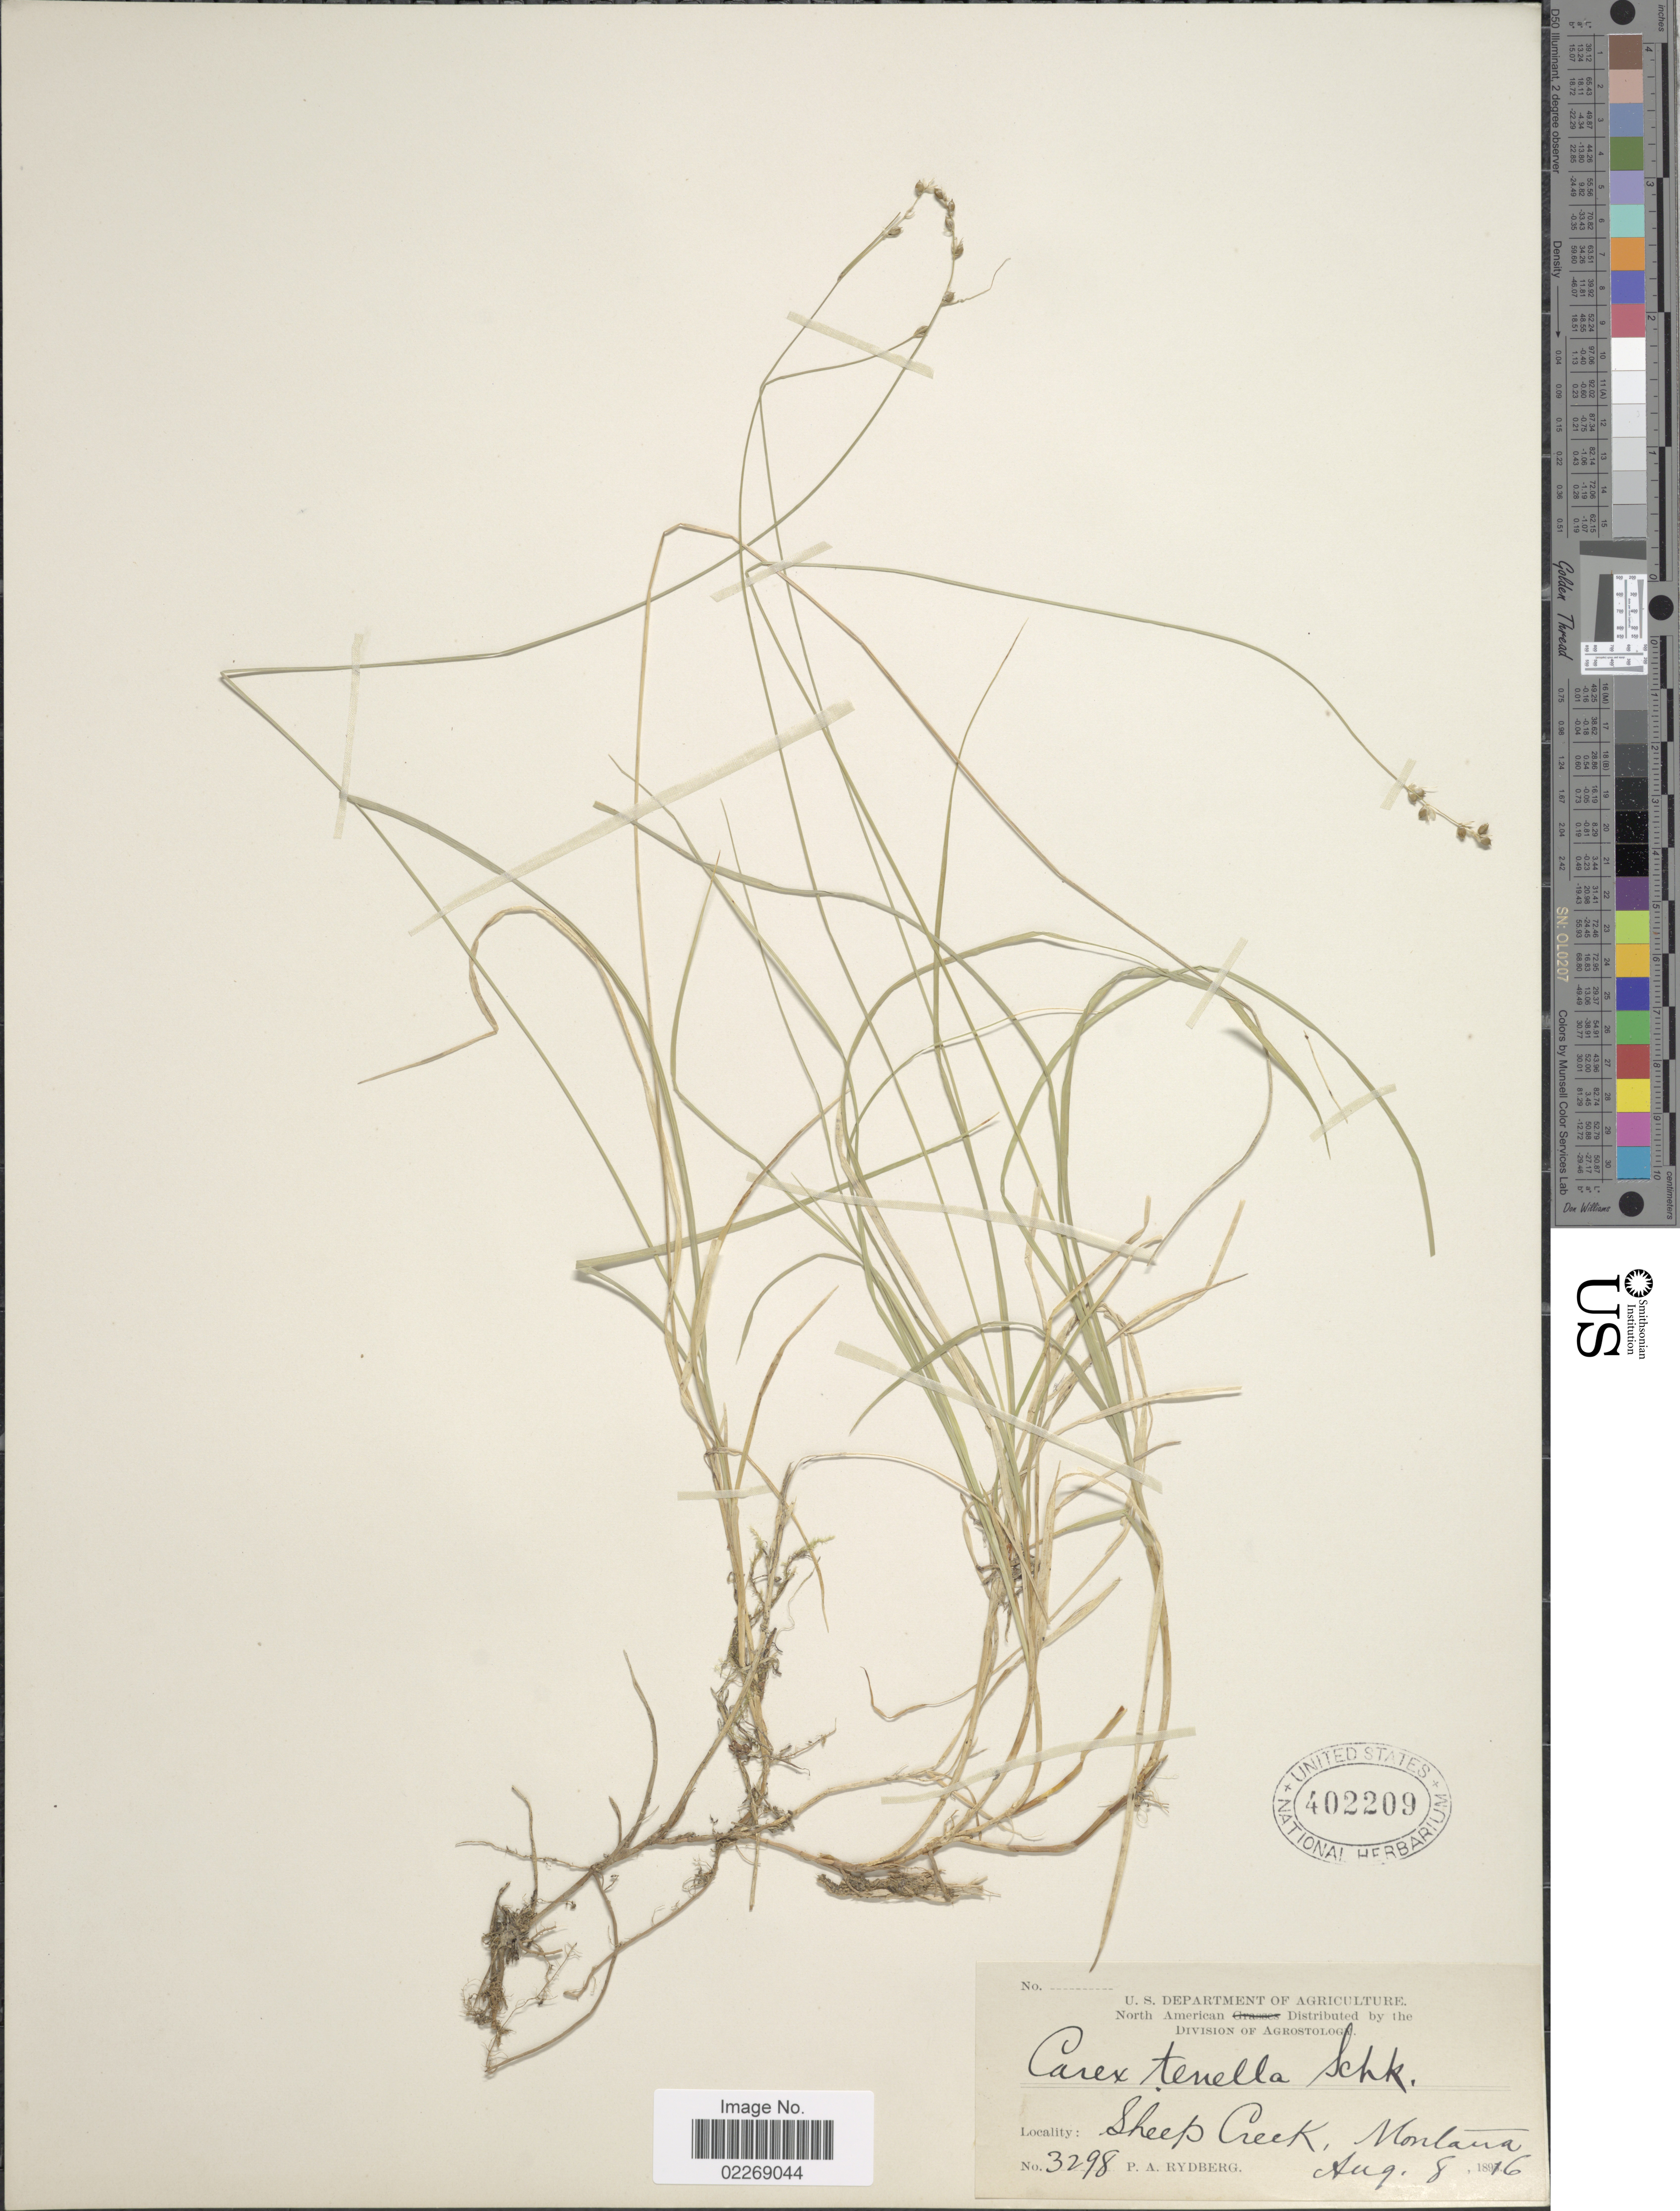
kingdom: Plantae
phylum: Tracheophyta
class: Liliopsida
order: Poales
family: Cyperaceae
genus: Carex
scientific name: Carex disperma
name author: Dewey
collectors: P. A. Rydberg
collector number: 3298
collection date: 1896-08-08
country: United States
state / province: Montana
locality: Sheep Creek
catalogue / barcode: US 402209